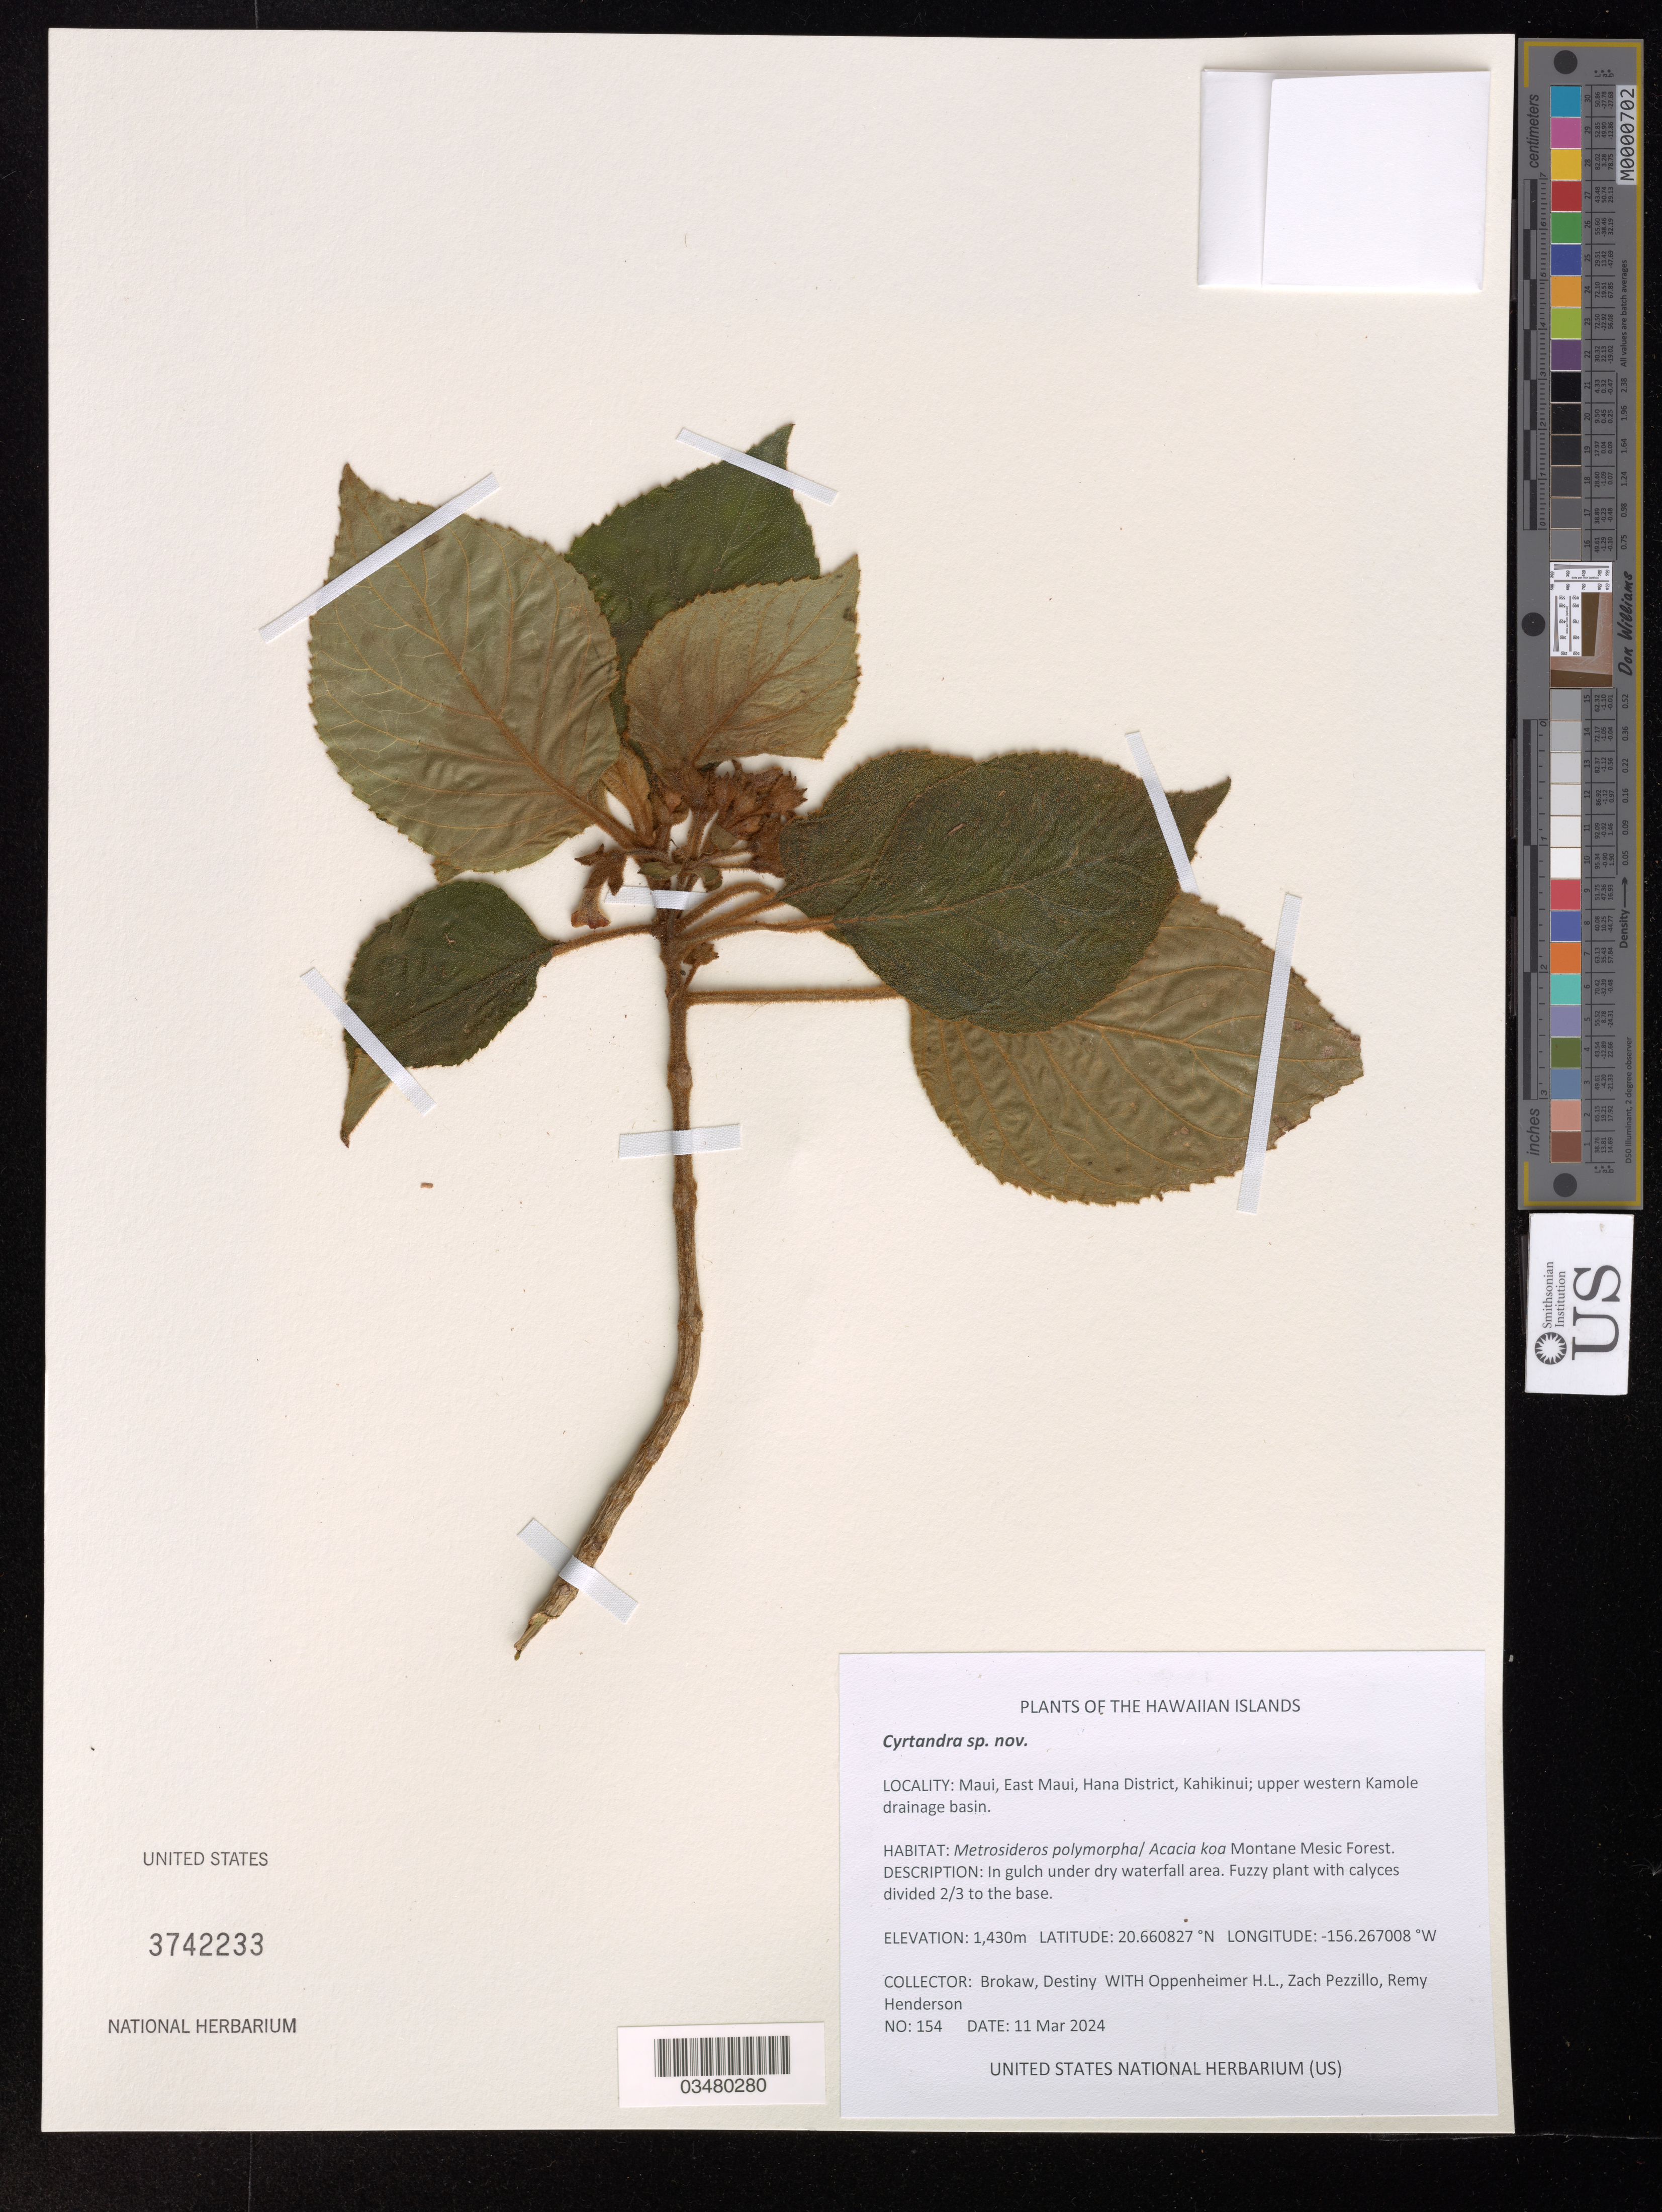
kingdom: Plantae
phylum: Tracheophyta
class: Magnoliopsida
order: Lamiales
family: Gesneriaceae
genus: Cyrtandra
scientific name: Cyrtandra sp. nov.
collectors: H. L. Oppenheimer, Z. Pezzillo & R. Henderson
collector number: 154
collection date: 2024-03-11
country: United States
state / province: Hawaii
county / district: Maui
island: Maui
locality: East Maui, Hana District, Kahikinui, upper western Kamole drainage basin.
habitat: Montane mesic forest, in gulch under dry waterfall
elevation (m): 1430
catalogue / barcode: US 3742233